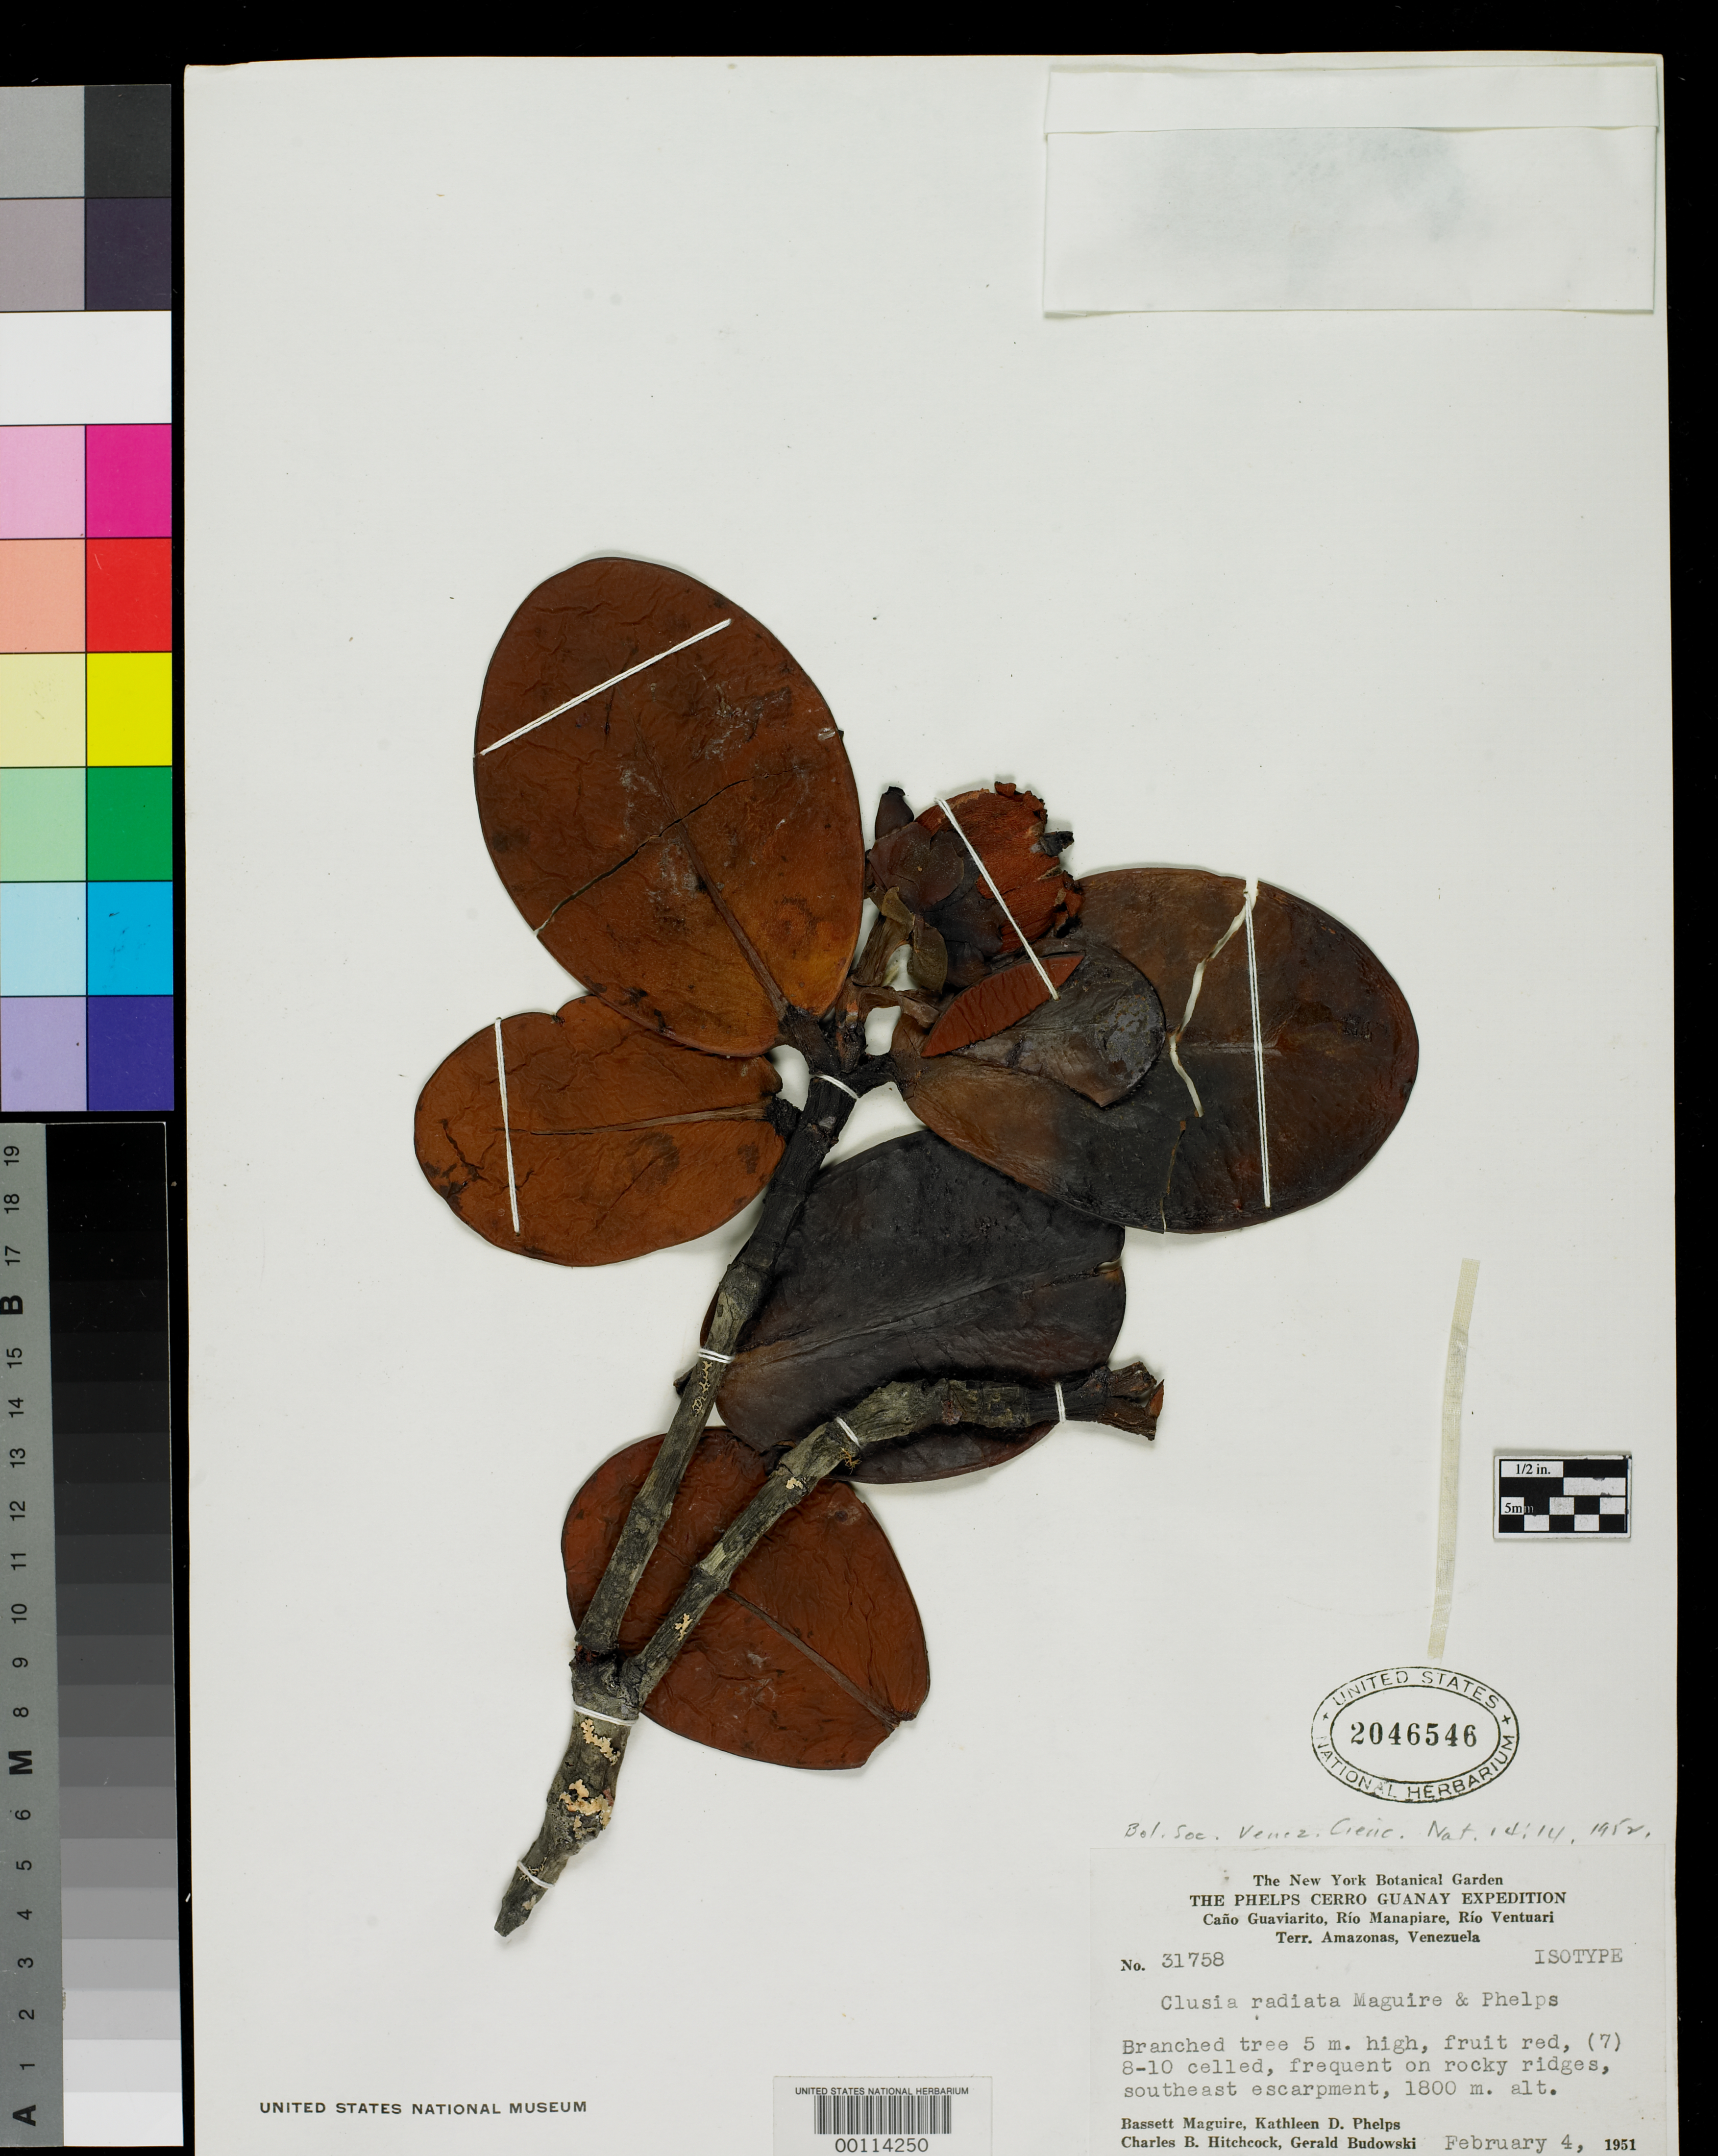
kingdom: Plantae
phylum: Tracheophyta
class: Magnoliopsida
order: Malpighiales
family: Clusiaceae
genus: Clusia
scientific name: Clusia radiata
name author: Maguire & K.D. Phelps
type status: Isotype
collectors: B. Maguire, K. D. Phelps, C. B. Hitchcock & G. Budowski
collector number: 31758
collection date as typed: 04 Feb 1951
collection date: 1951-02-04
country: Venezuela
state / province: Amazonas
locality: Cano Guaviarito, Rio Manapiare, Rio Ventuari, SE escarpment.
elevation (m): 1800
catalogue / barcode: US 2046546